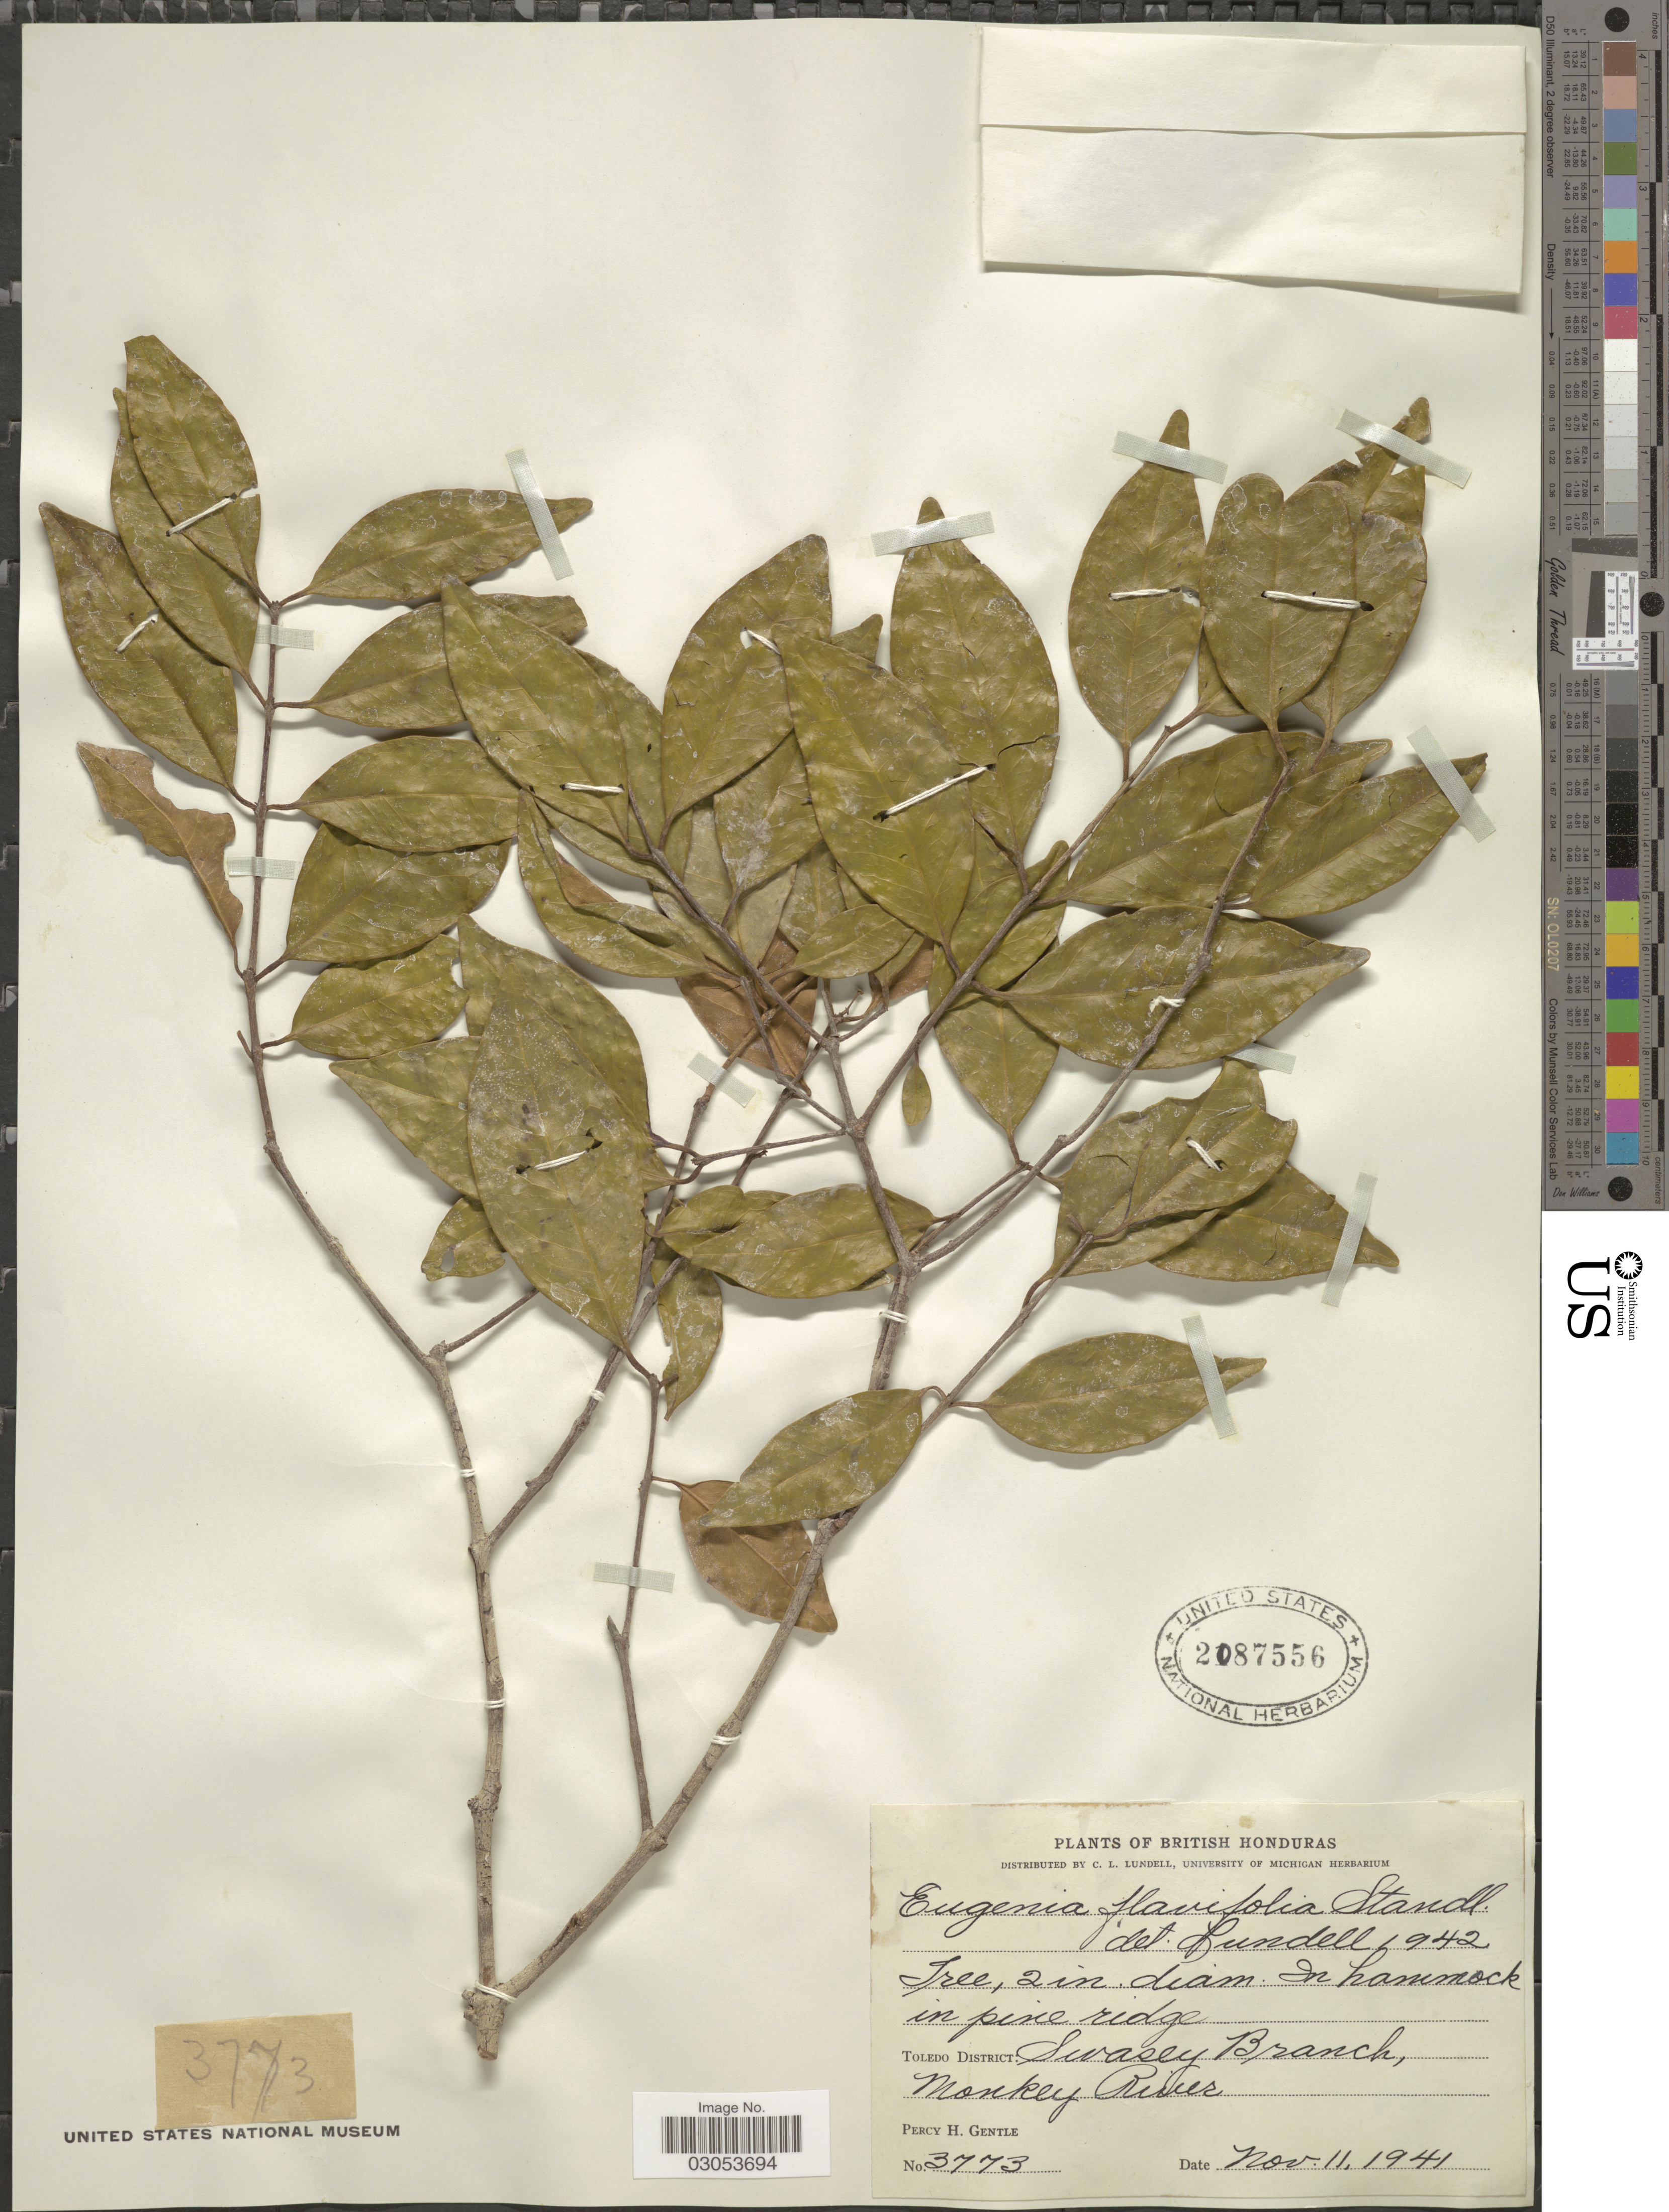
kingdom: Plantae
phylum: Tracheophyta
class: Magnoliopsida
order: Myrtales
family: Myrtaceae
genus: Eugenia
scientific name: Eugenia farameoides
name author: A. Rich.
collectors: P. H. Gentle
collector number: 3773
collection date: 1941-11-11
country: Belize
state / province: Toledo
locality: British Honduras. Toledo District: Swassy Branch, Monkey River.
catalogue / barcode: US 2087556